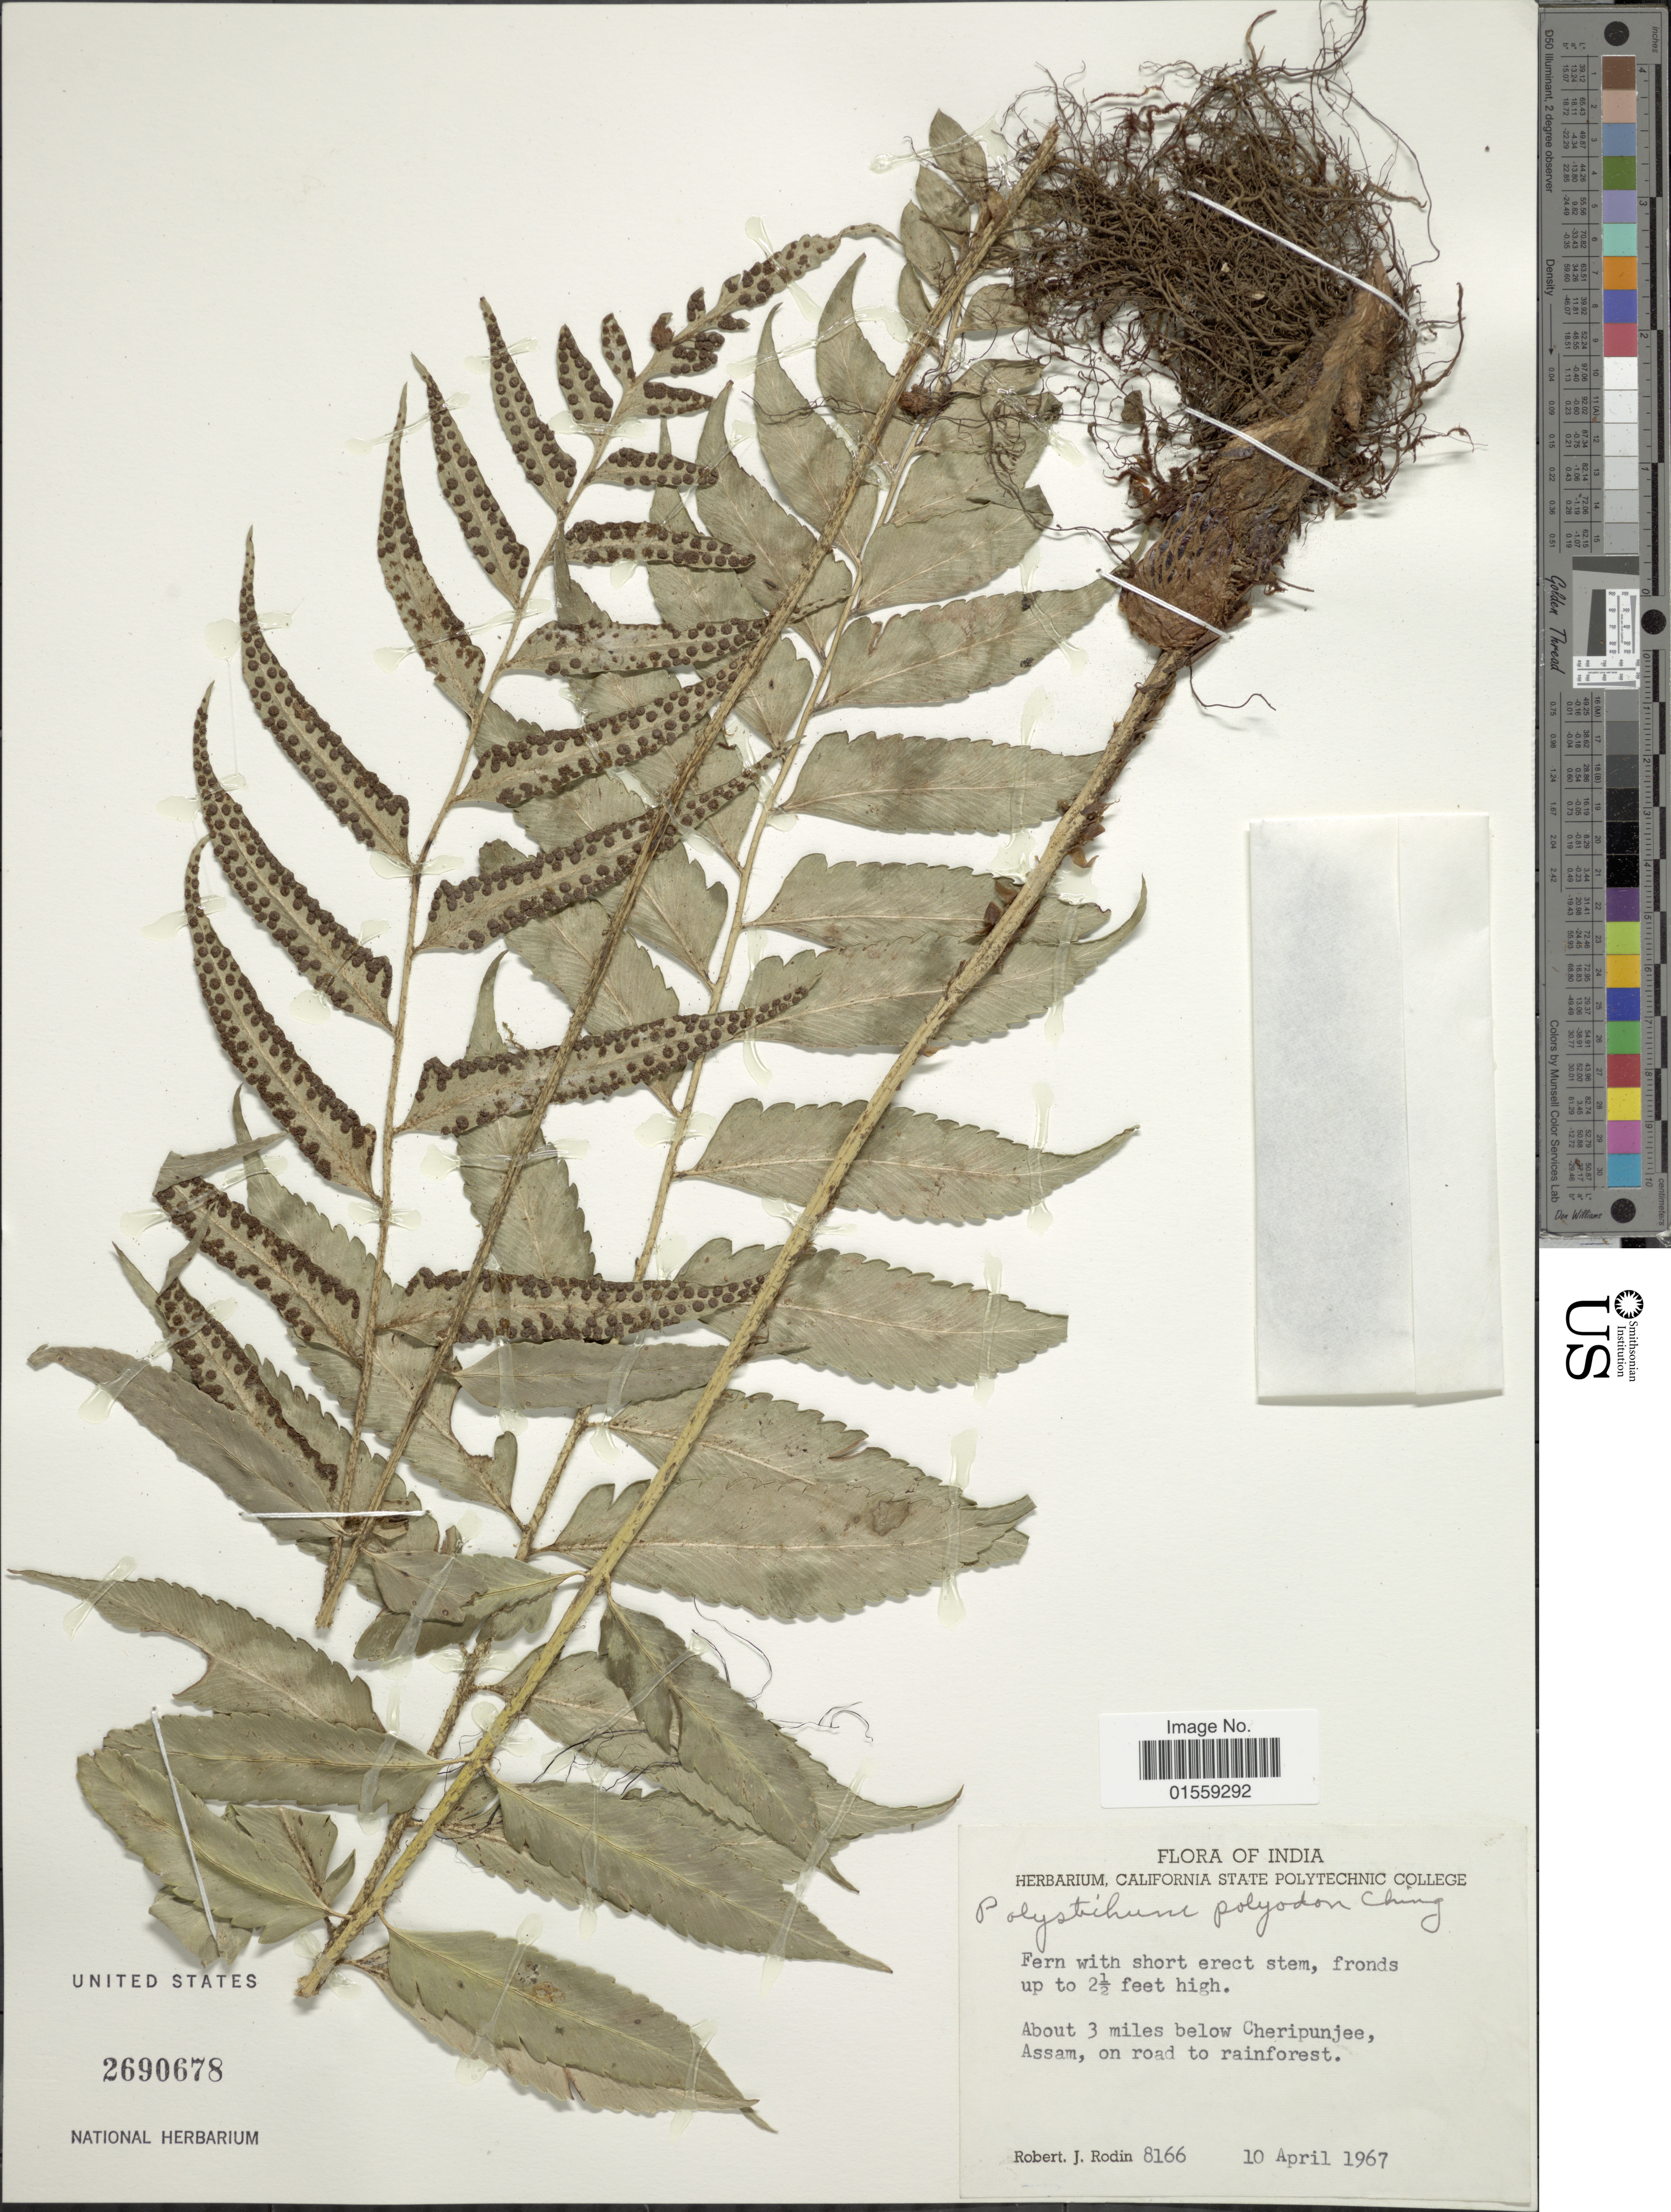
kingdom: Plantae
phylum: Tracheophyta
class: Polypodiopsida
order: Polypodiales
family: Dryopteridaceae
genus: Polystichum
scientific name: Polystichum polyodon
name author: Ching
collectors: R. J. Rodin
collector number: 8166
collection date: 1967-04-10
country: India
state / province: Assam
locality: About 3 miles below Cheripunjee, Assam, on road to rainforest.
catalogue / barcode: US 2690678